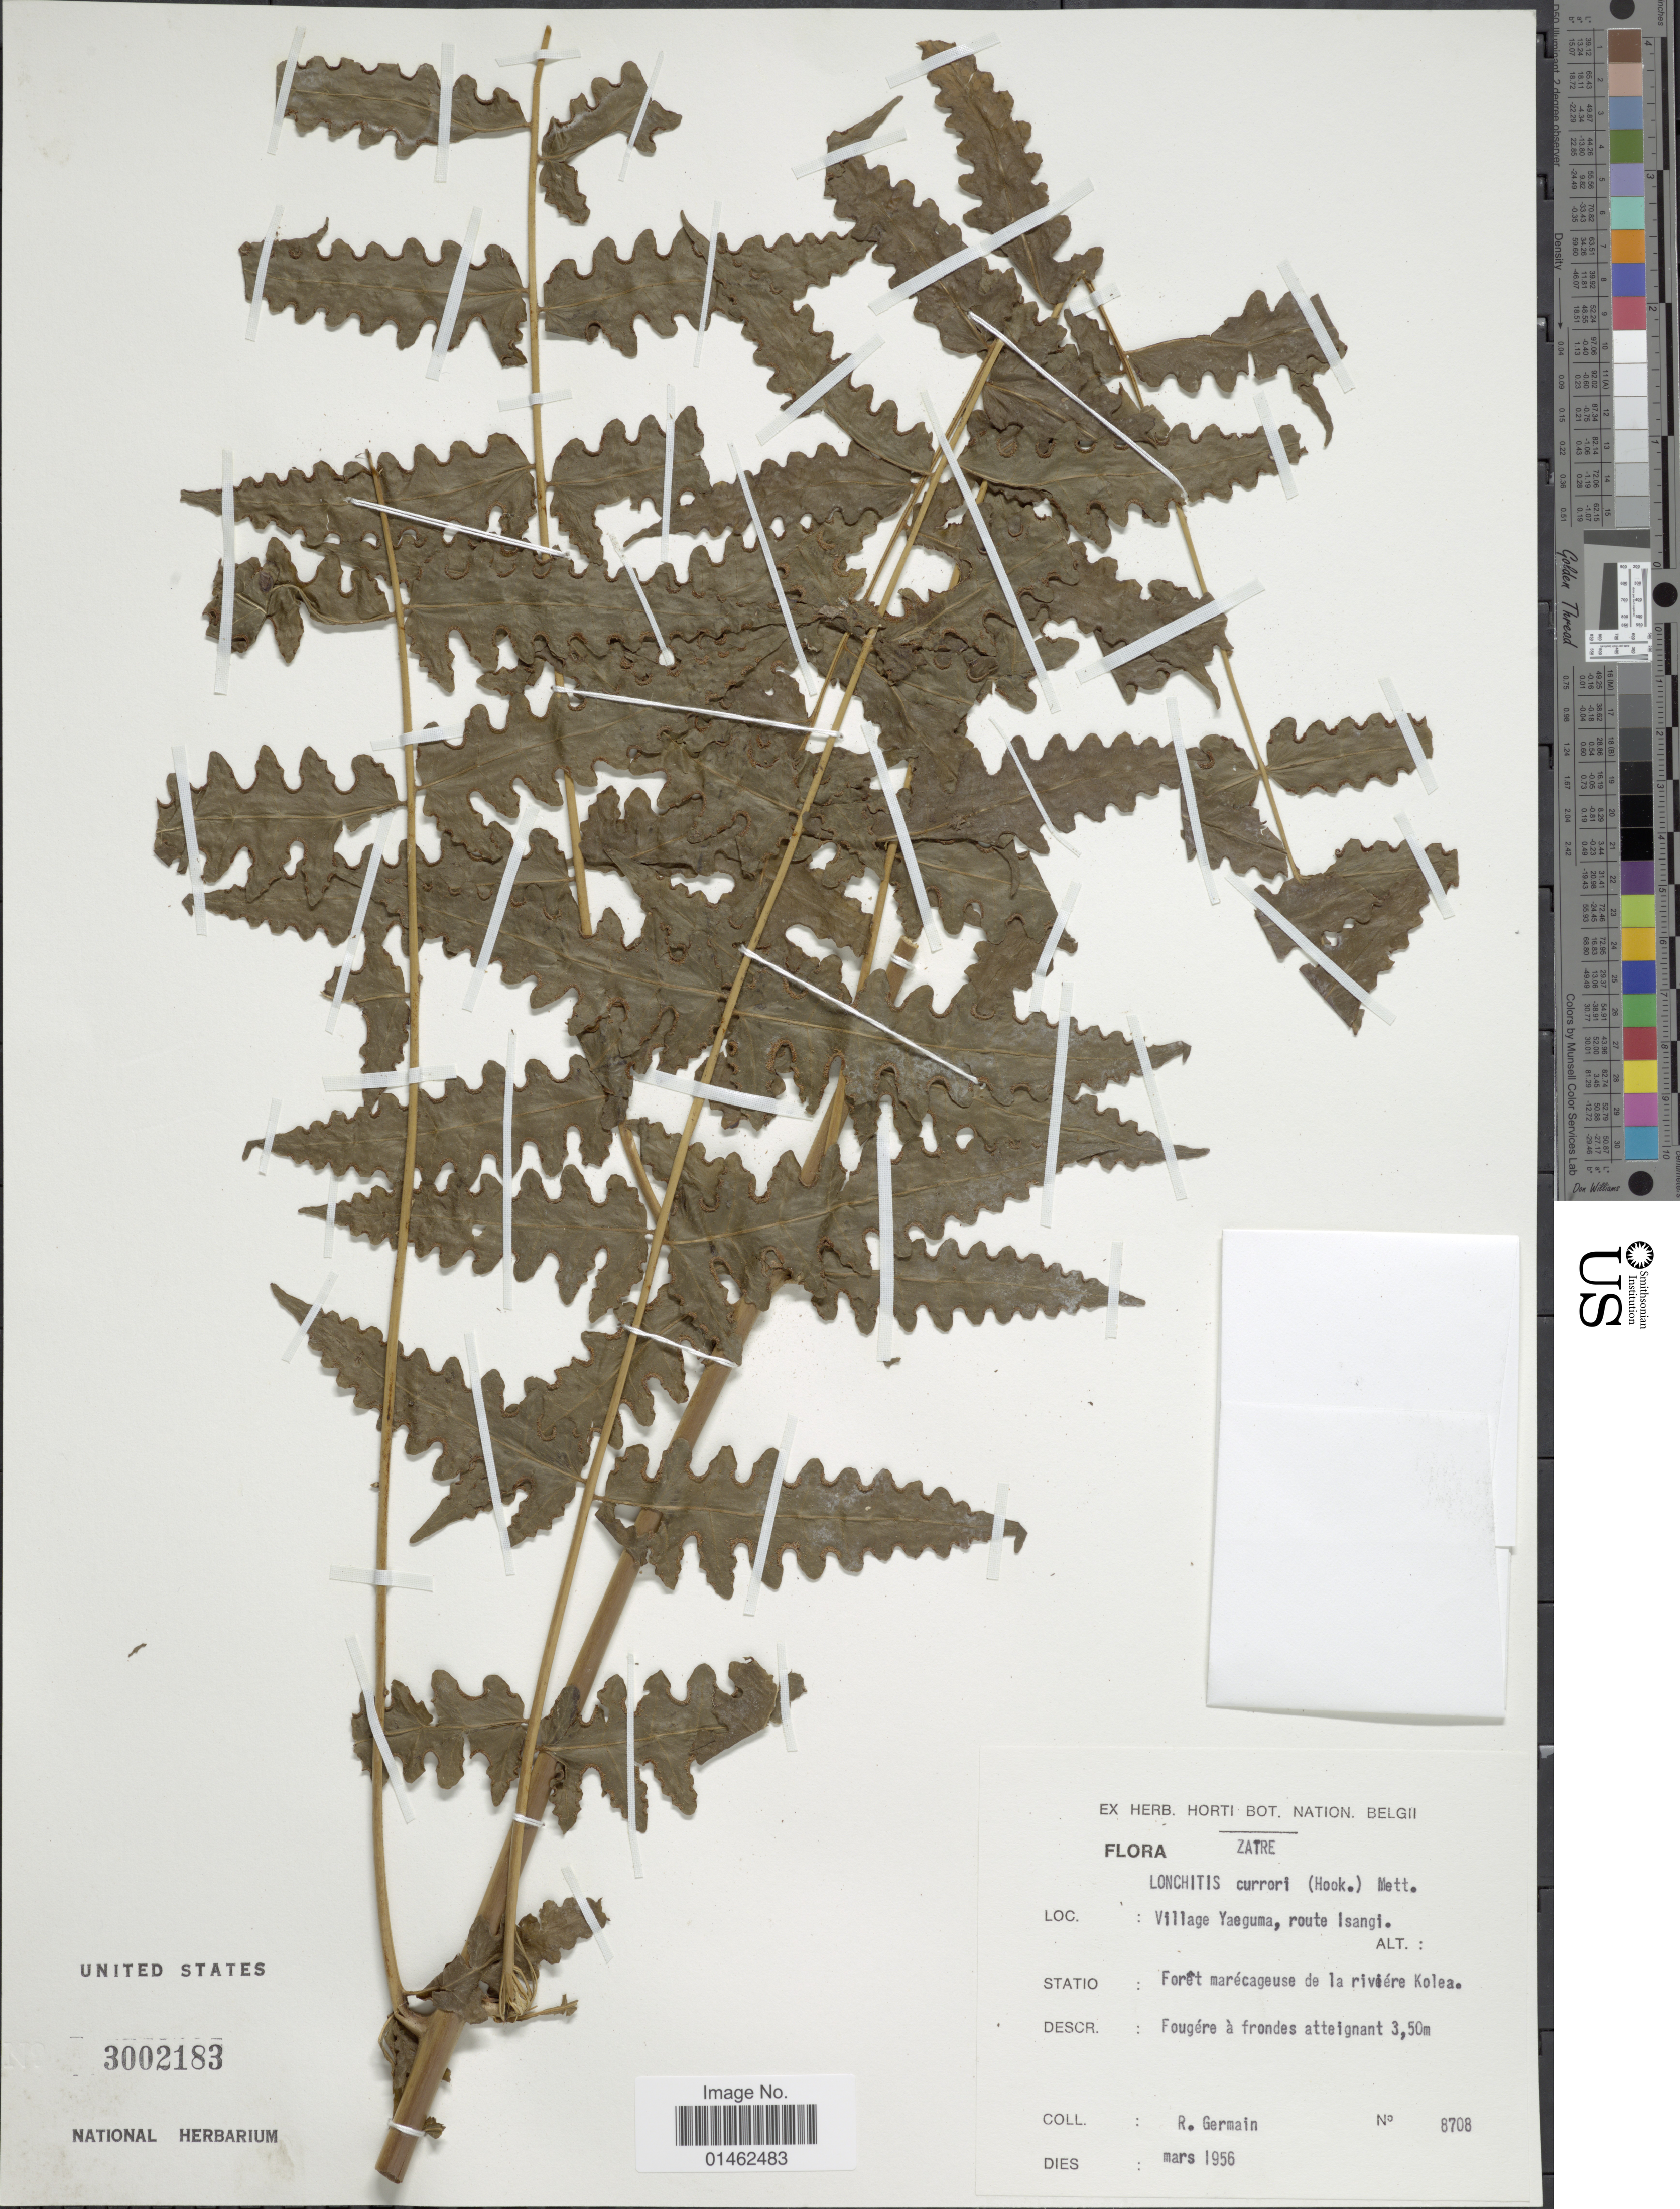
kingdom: Plantae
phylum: Tracheophyta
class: Polypodiopsida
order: Polypodiales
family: Dennstaedtiaceae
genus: Blotiella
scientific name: Blotiella currorii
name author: Hook.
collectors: R. Germain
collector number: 8708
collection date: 1956-03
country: Angola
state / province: Zaire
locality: Village Yaeguma, route Isangi, Statio: Forêt marécageus de la riviére Kolea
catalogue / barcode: US 3002183